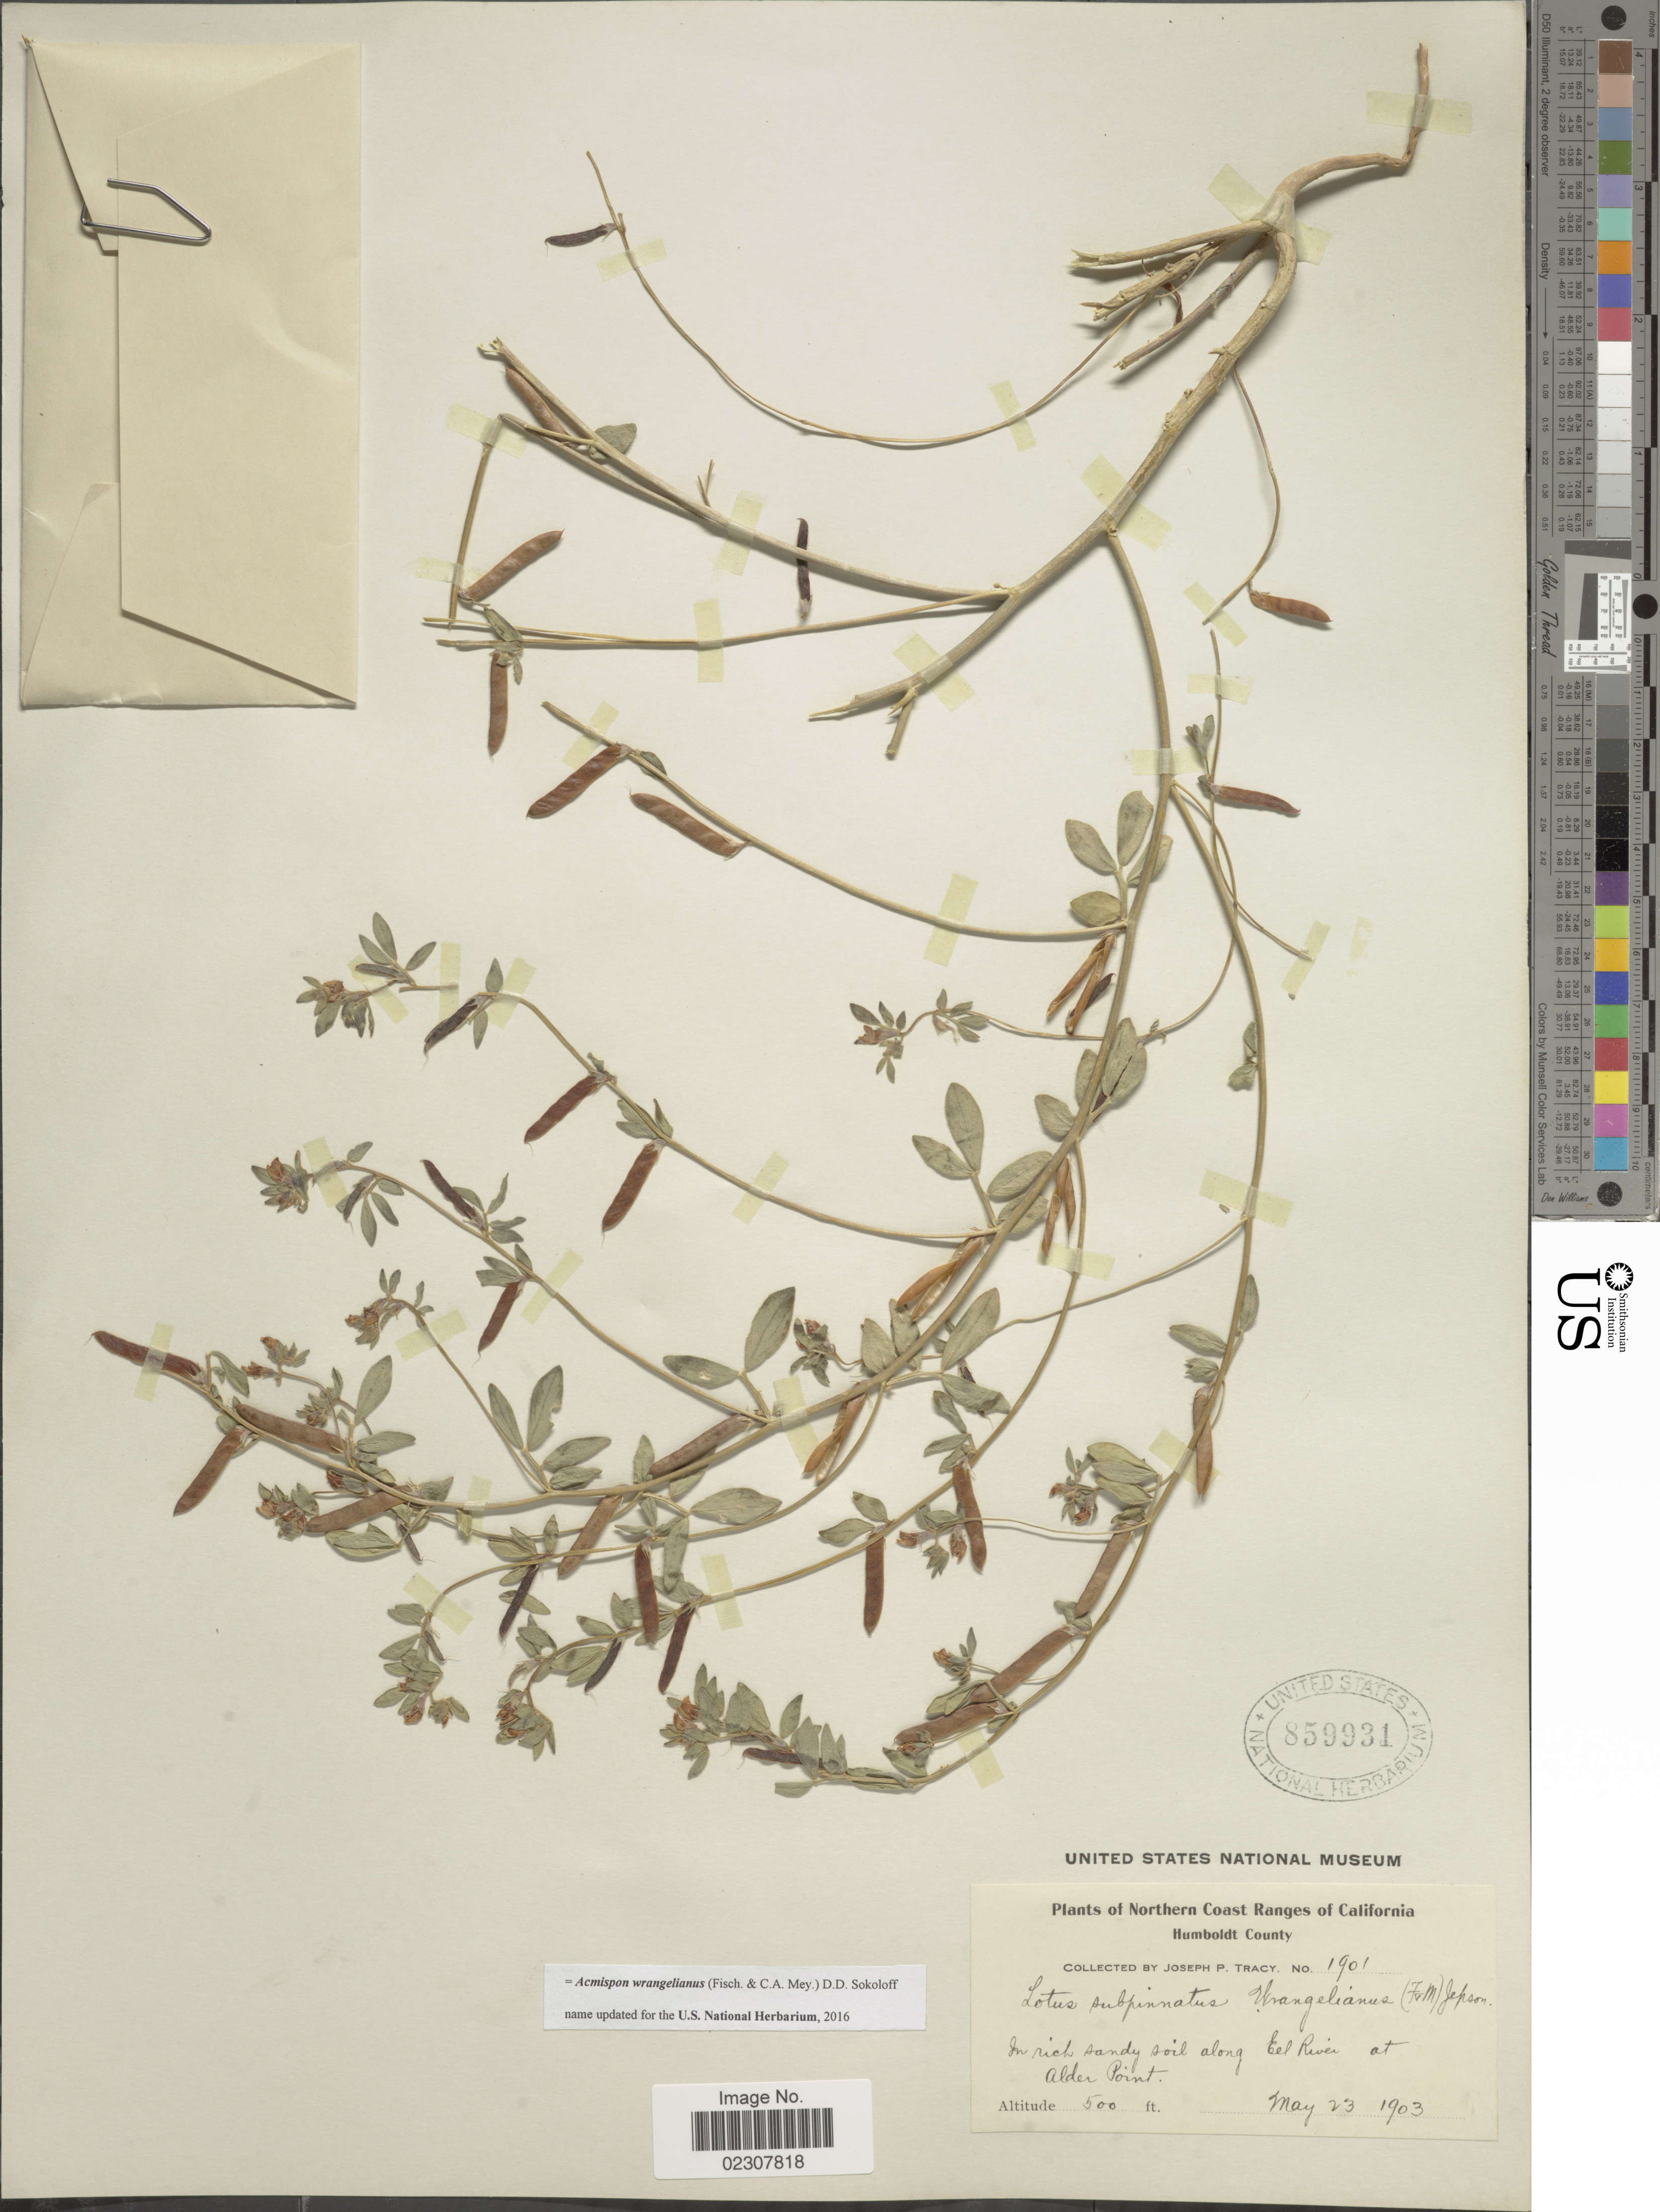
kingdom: Plantae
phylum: Tracheophyta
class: Magnoliopsida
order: Fabales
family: Fabaceae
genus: Acmispon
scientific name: Acmispon wrangelianus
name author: (Fisch. & C.A. Mey.) D.D. Sokoloff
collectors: J. Tracy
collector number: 1901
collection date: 1903-05-23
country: United States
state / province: California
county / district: Humboldt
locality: Northern Coast Ranges, Humboldt County, in rich sandy soil along Eel River at Alder Point.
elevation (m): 152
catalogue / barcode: US 859931